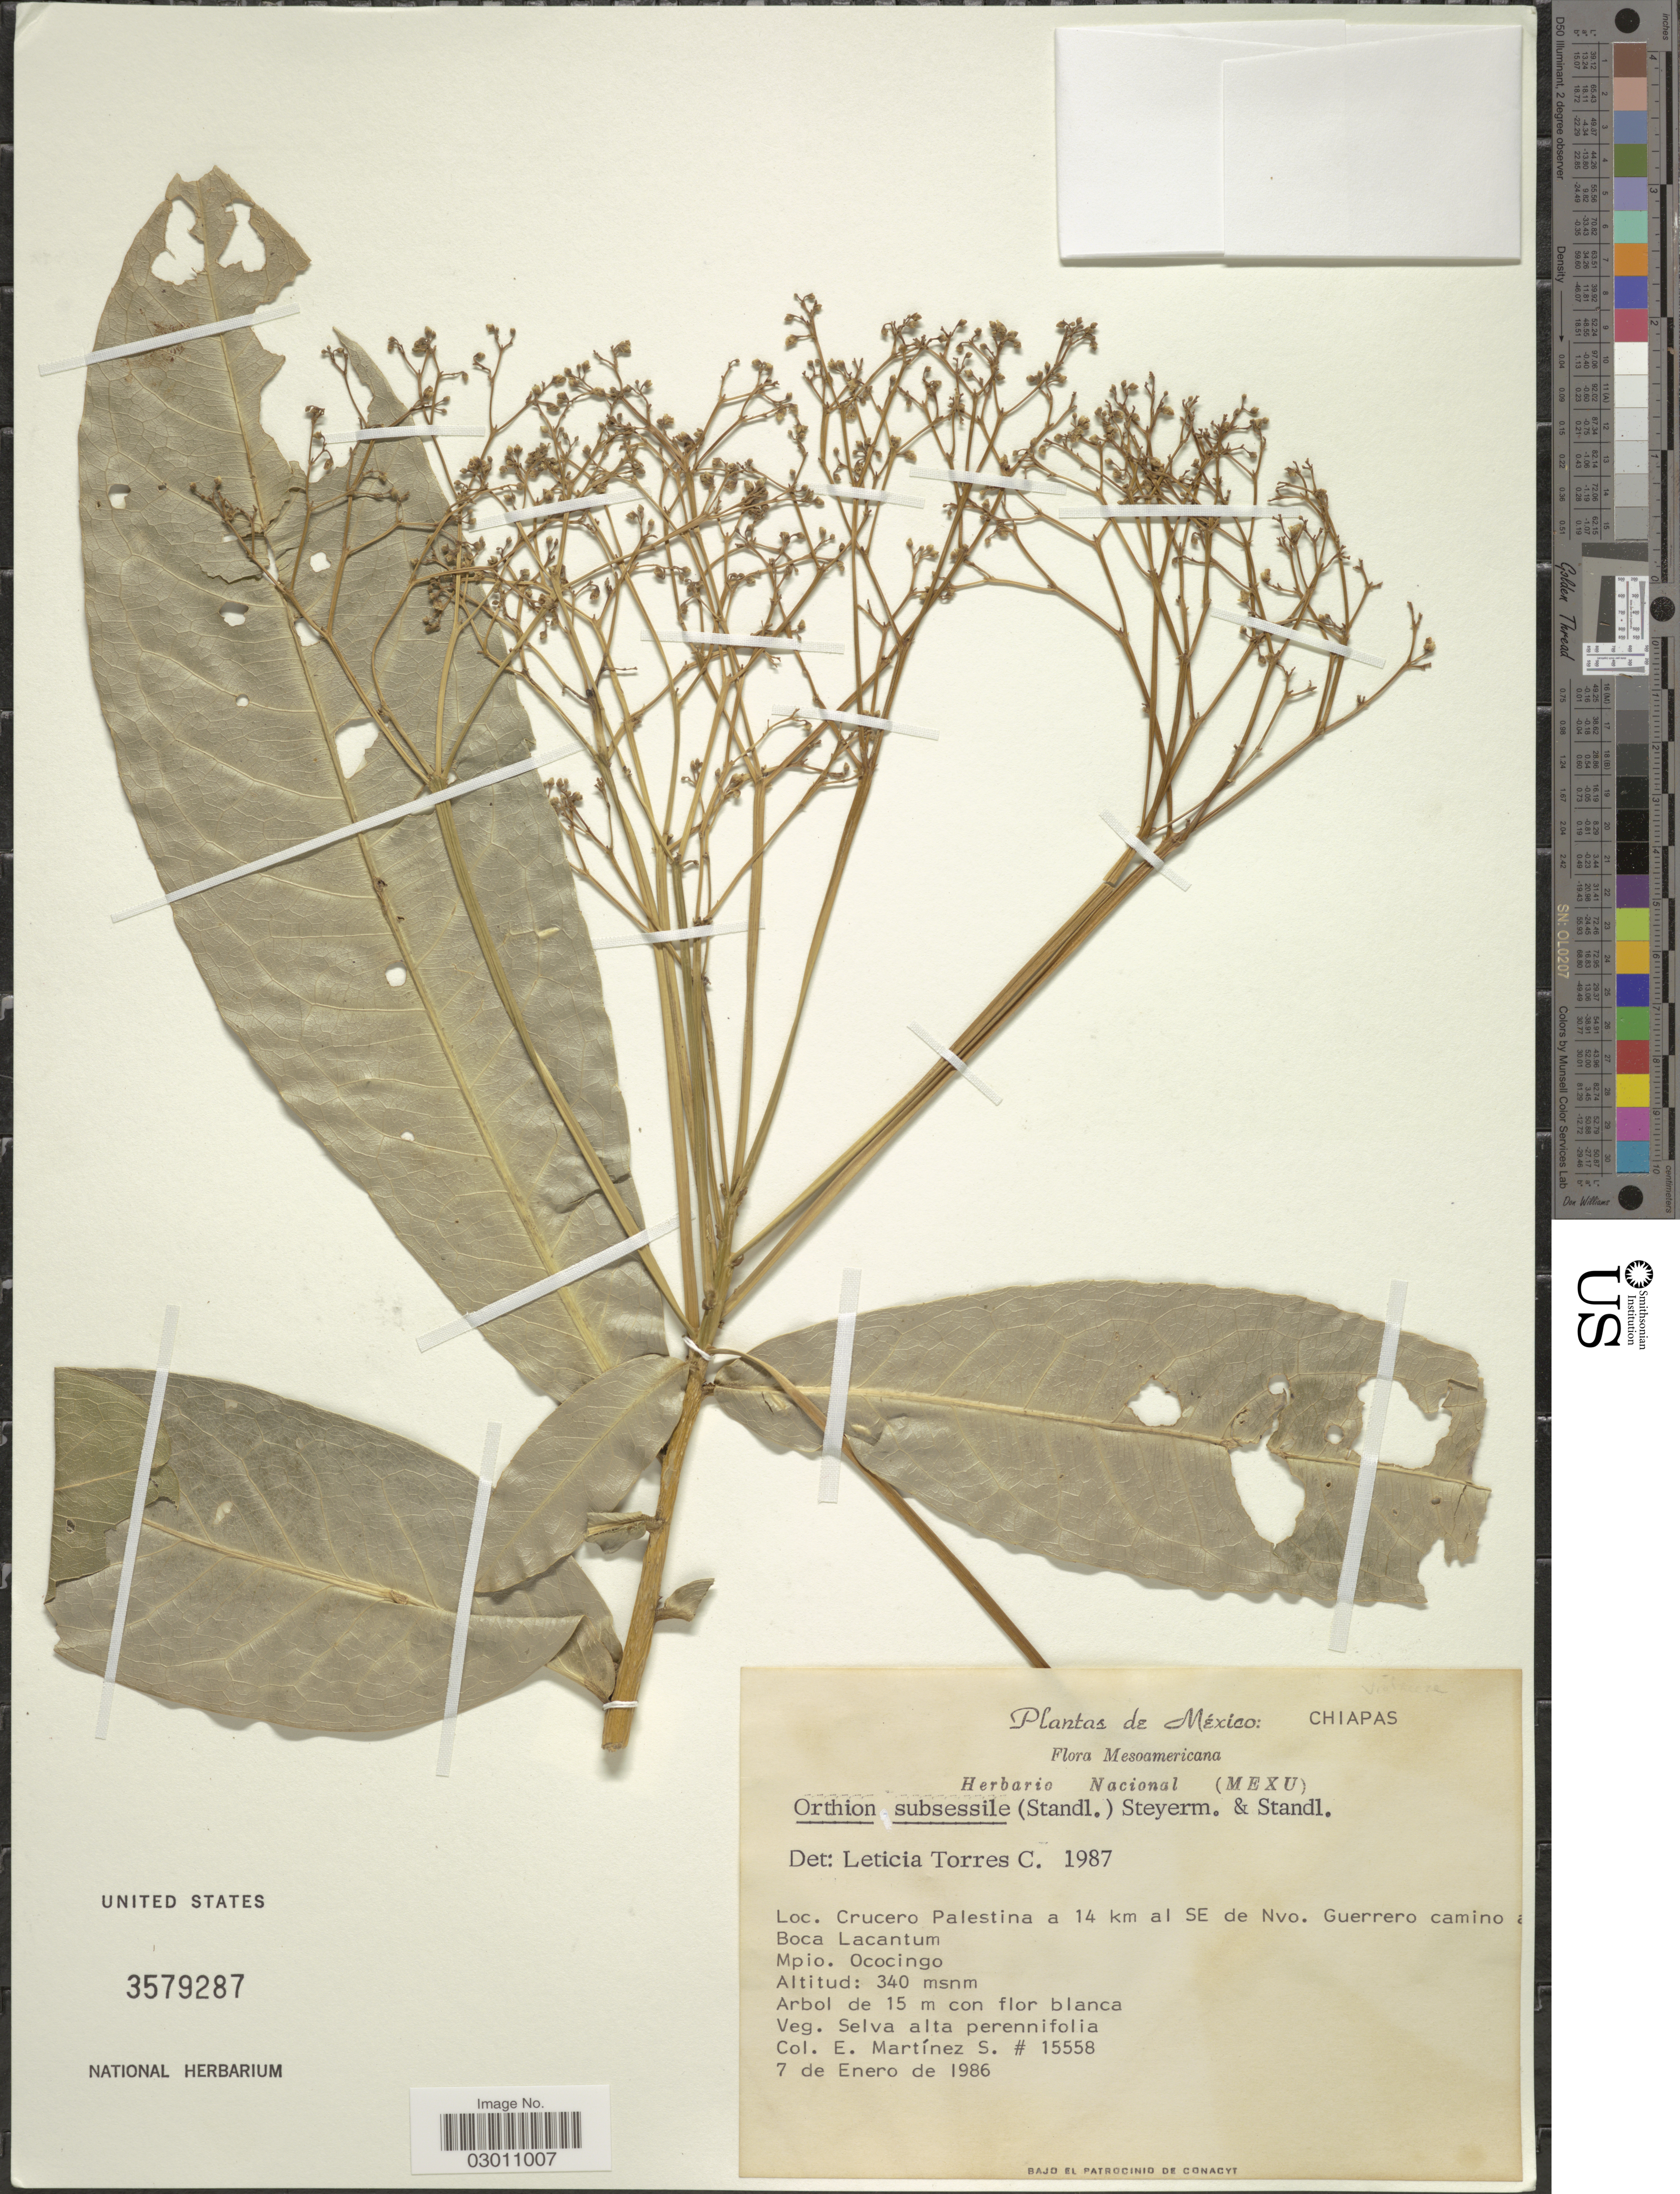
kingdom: Plantae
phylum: Tracheophyta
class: Magnoliopsida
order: Malpighiales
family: Violaceae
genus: Orthion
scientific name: Orthion subsessile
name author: (Standl.) Steyerm. & Standl.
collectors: E. M. Martínez S.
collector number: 15558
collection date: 1986-01-07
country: Mexico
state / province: Chiapas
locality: Crucero Palestina a 14 km al SE de Nvo. Guerrero camino a Boca Lacantum. Mpio. Ococingo.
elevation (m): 340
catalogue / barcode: US 3579287